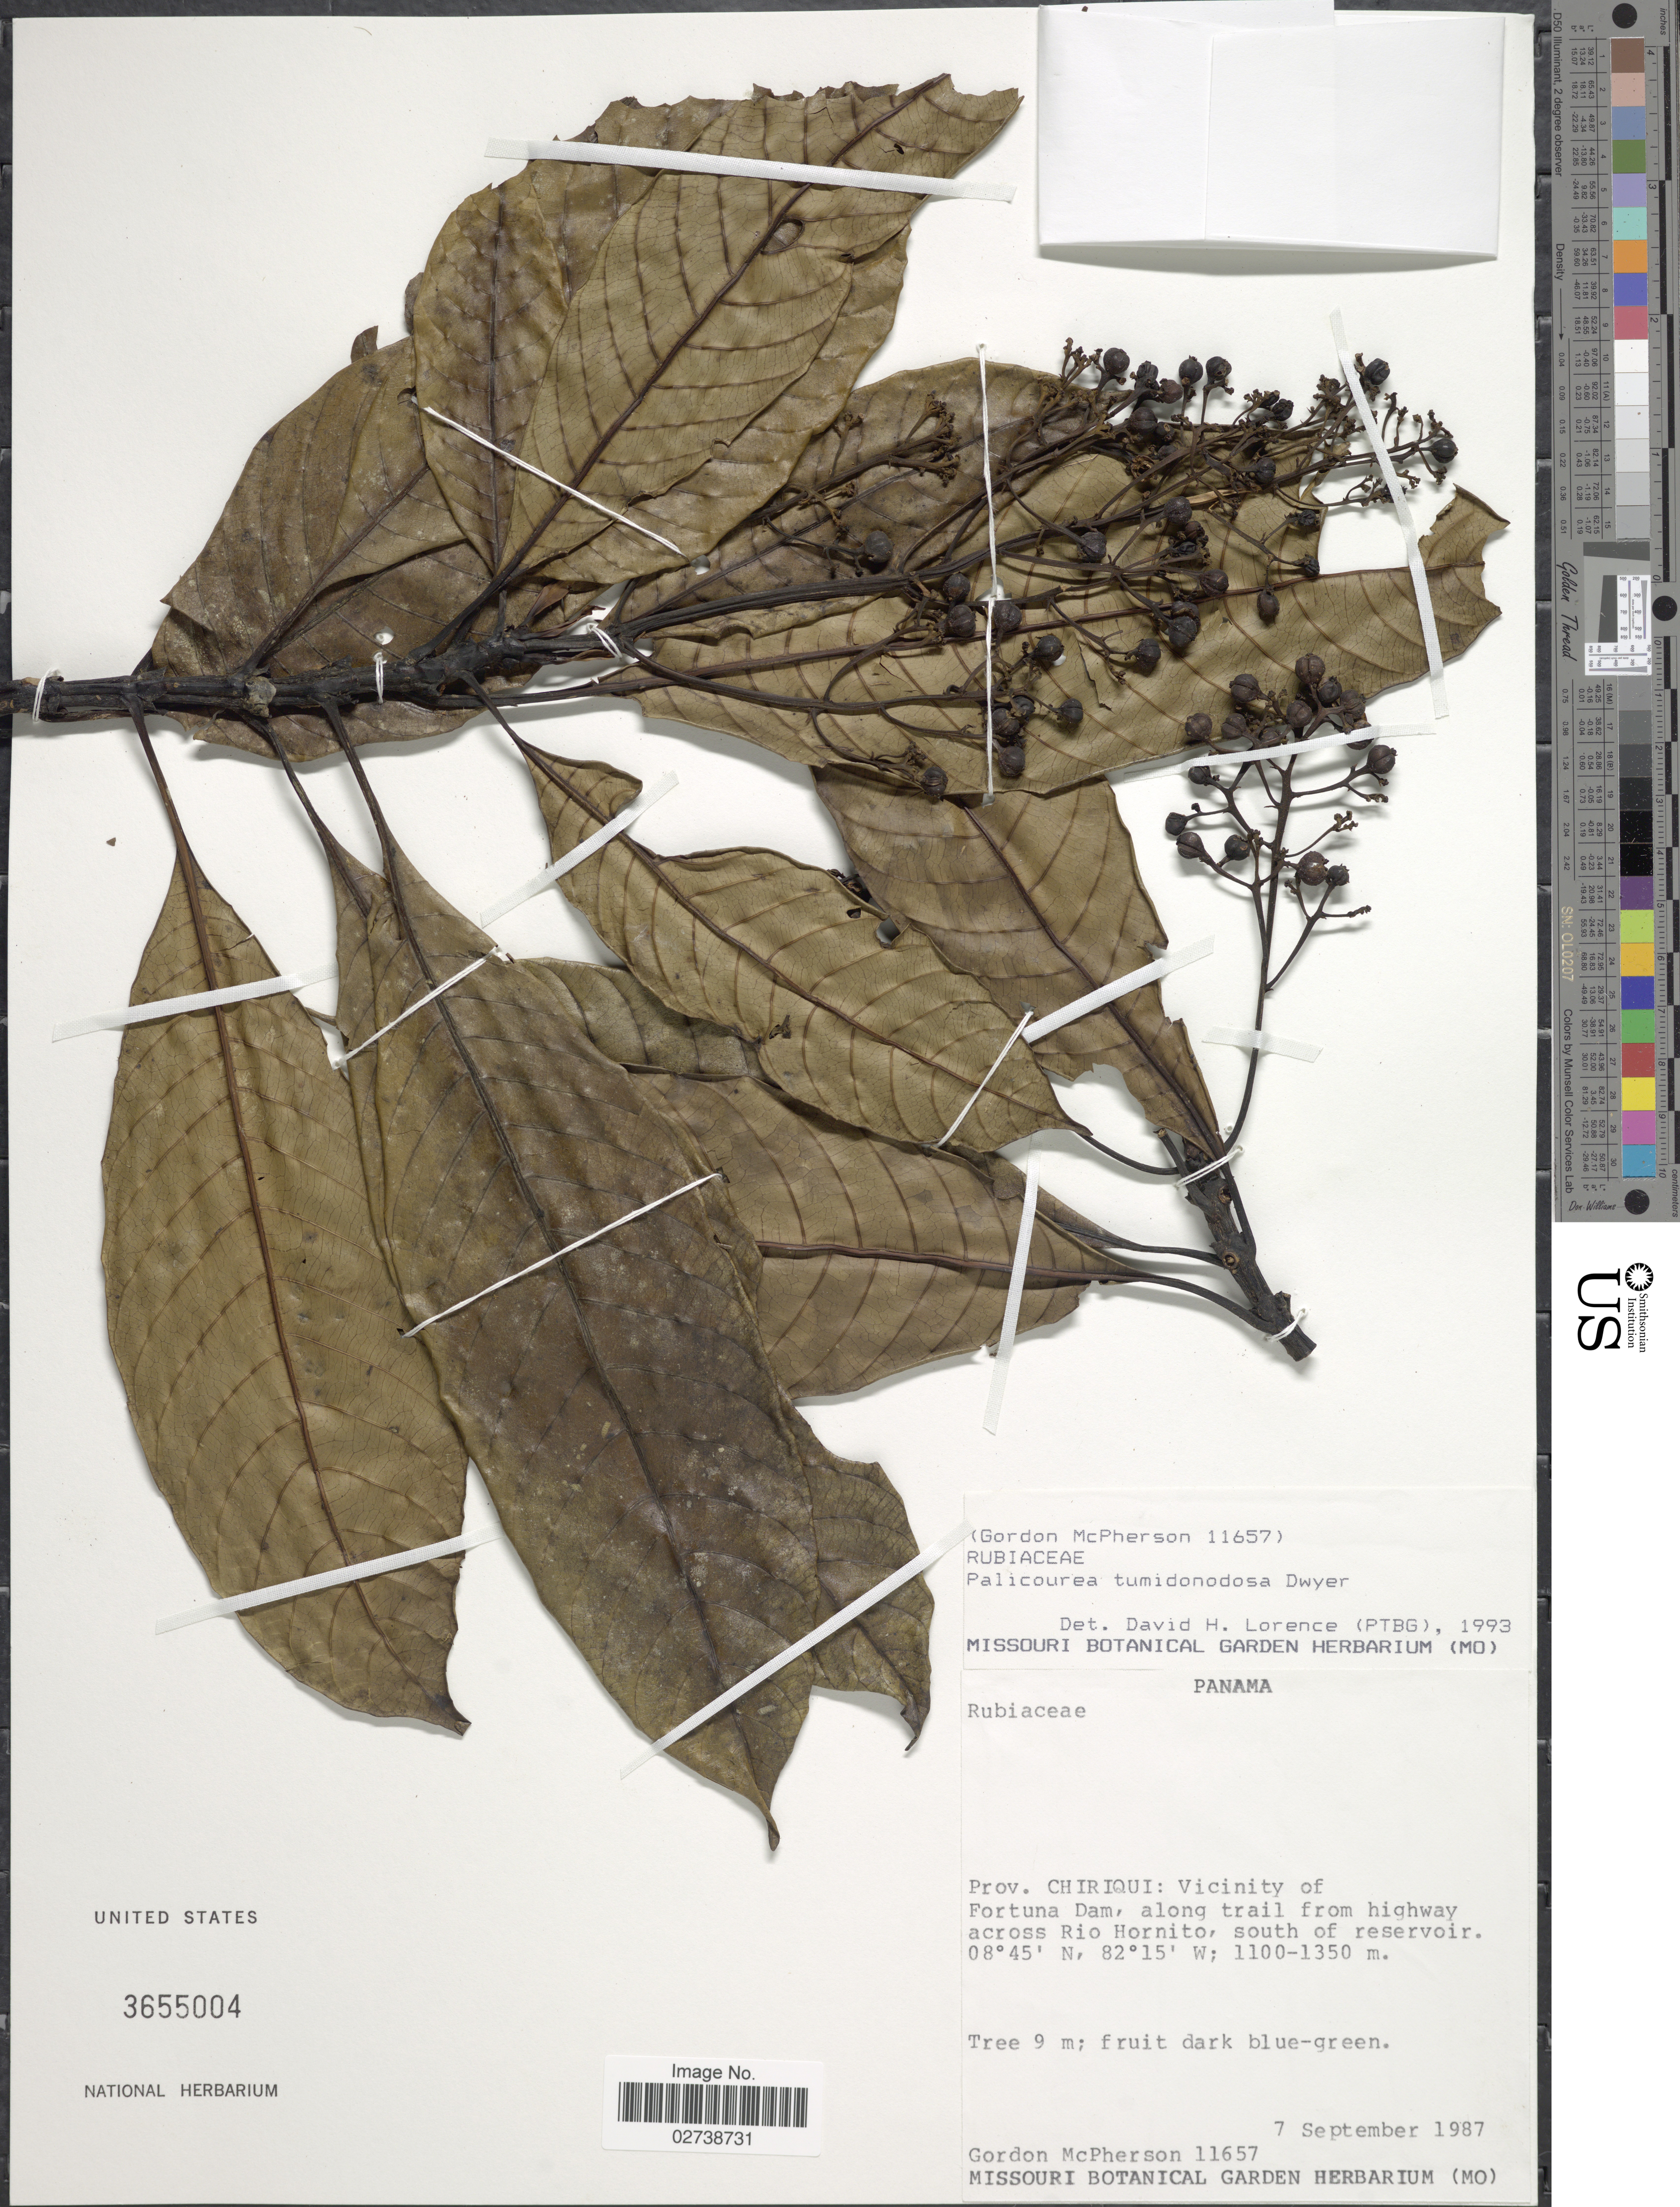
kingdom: Plantae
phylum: Tracheophyta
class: Magnoliopsida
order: Gentianales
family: Rubiaceae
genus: Palicourea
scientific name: Palicourea tumidonodosa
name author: Dwyer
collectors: G. D. McPherson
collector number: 11657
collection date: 1987-09-07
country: Panama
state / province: Chiriqui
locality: Vicinity of Fortuna Dam, along trail from highway across Rio Hornito, south of reservoir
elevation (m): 1100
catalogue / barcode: US 3655004